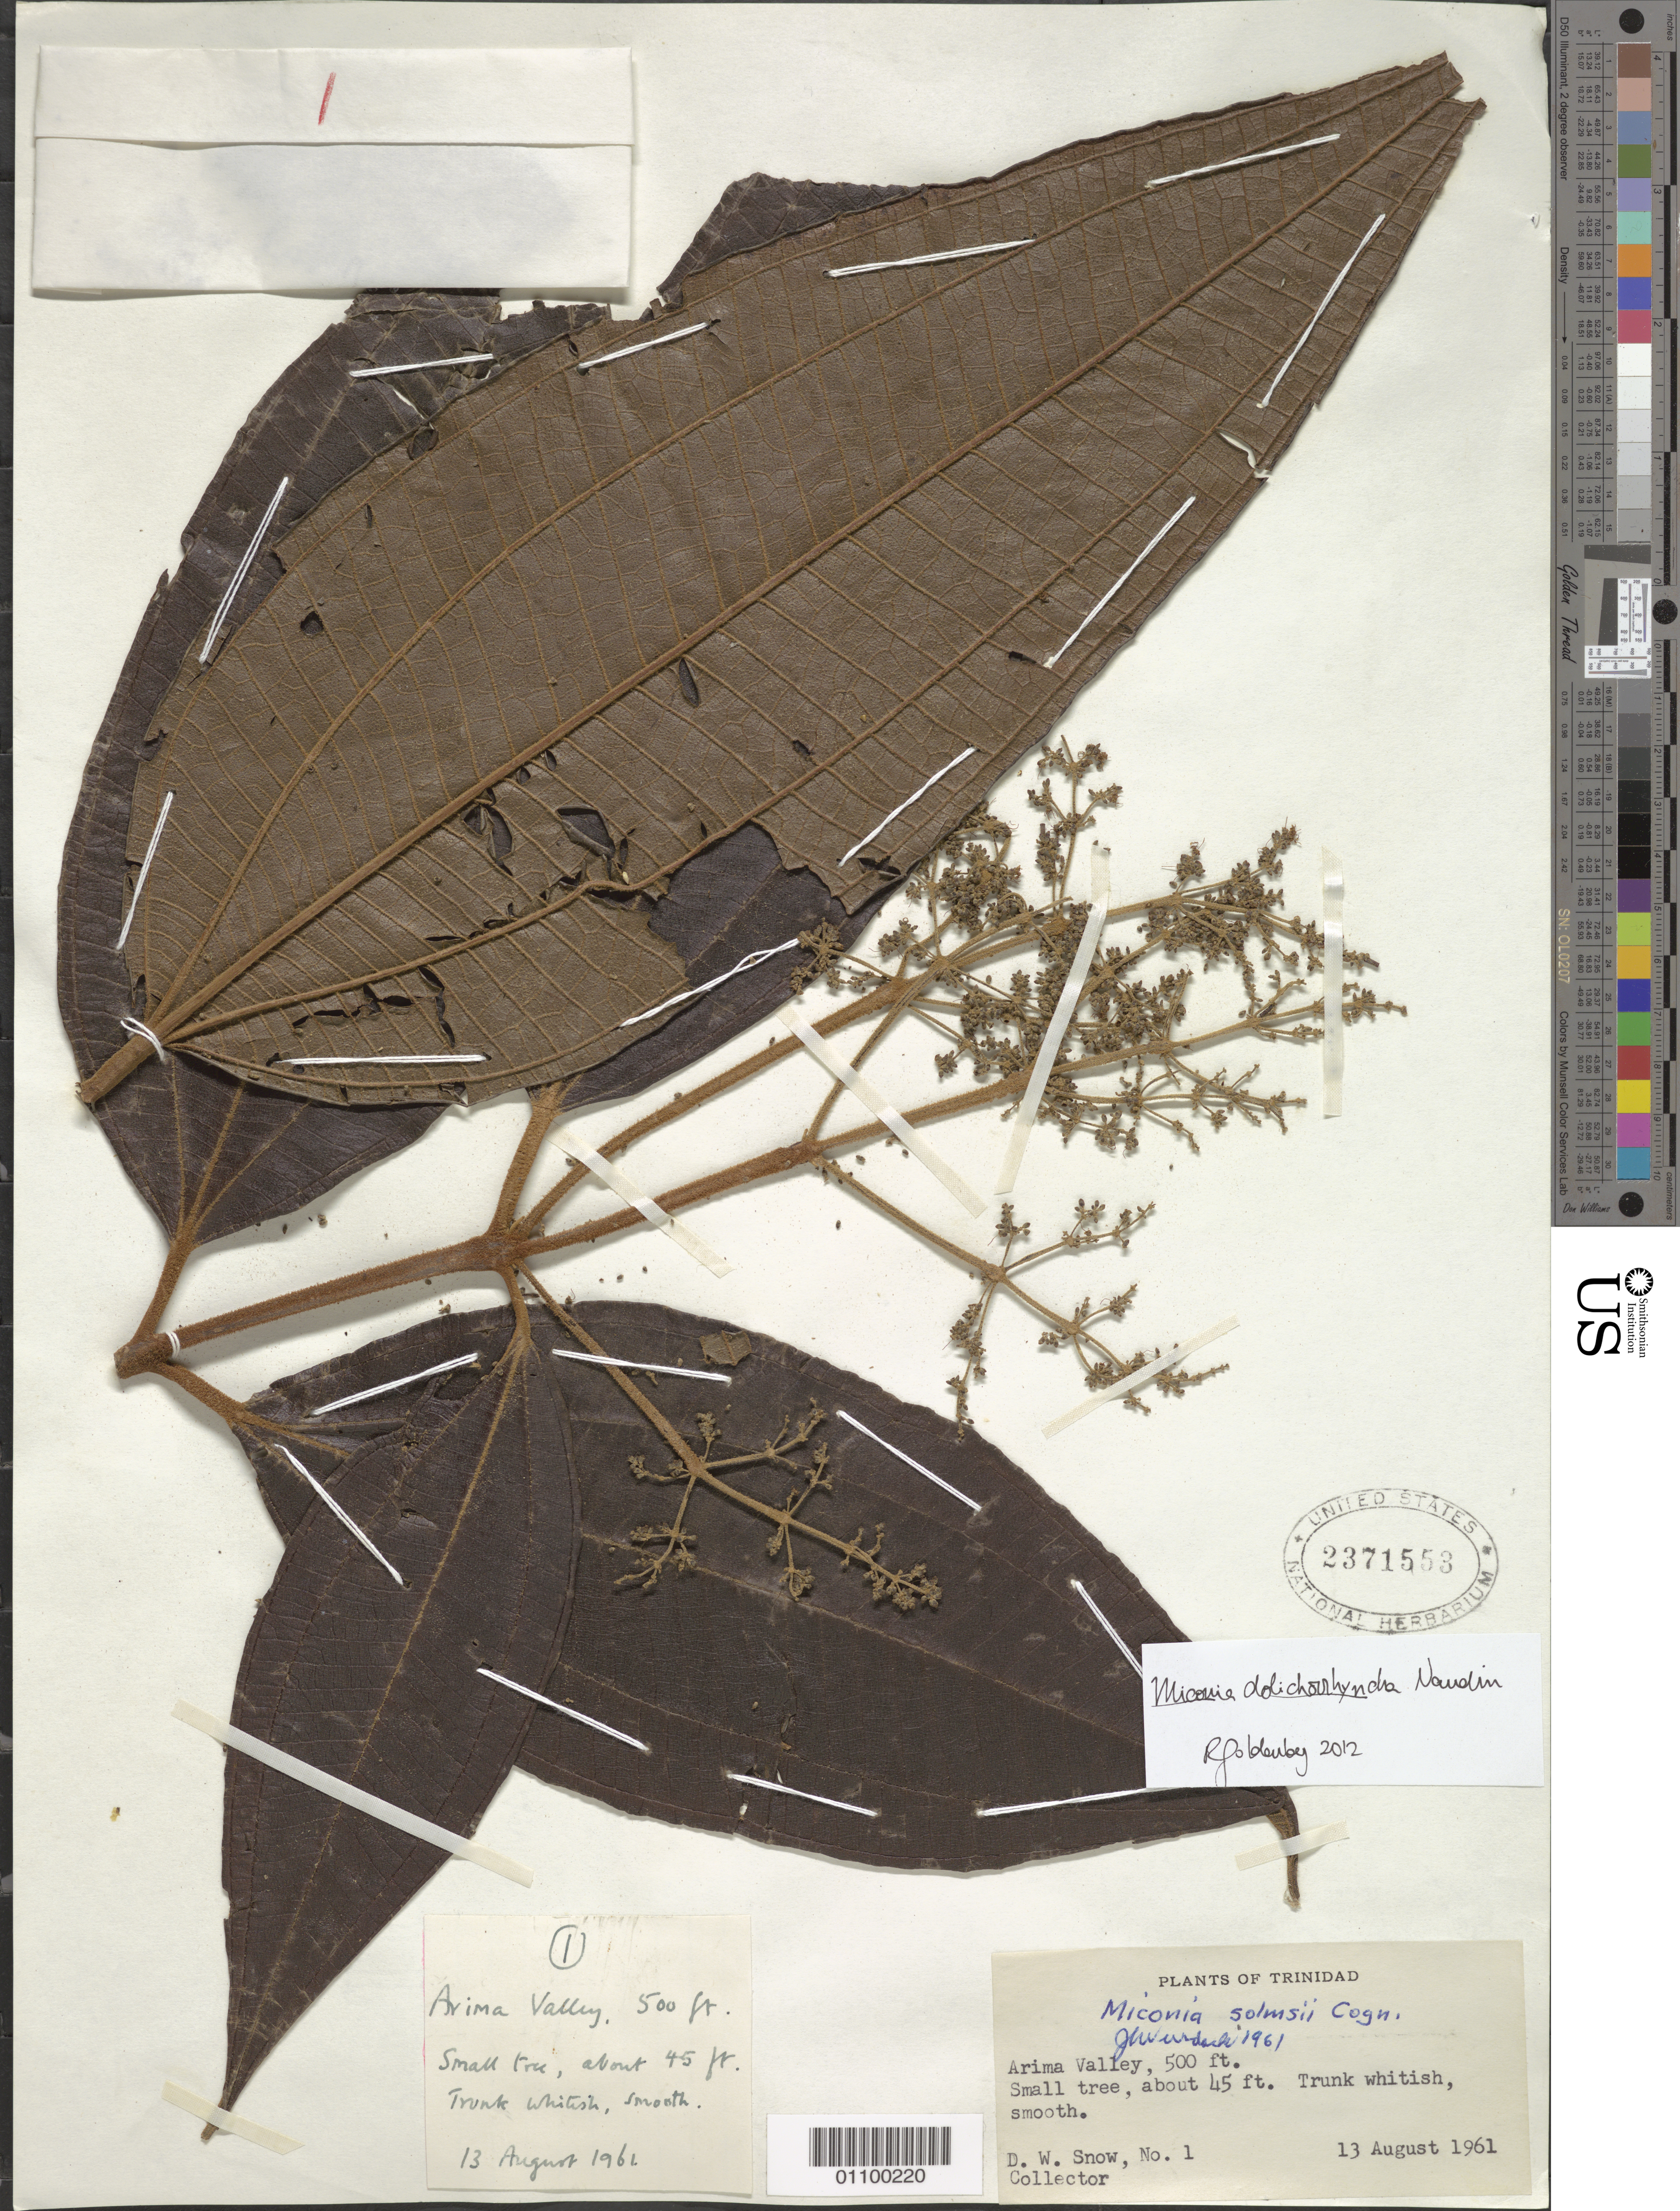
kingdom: Plantae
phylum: Tracheophyta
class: Magnoliopsida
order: Myrtales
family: Melastomataceae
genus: Miconia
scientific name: Miconia solmsii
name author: Cogn.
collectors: D. Snow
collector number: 1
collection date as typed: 13 Aug 1961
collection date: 1961-08-13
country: Trinidad and Tobago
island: Trinidad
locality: Arima Valley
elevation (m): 152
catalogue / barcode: US 2371553